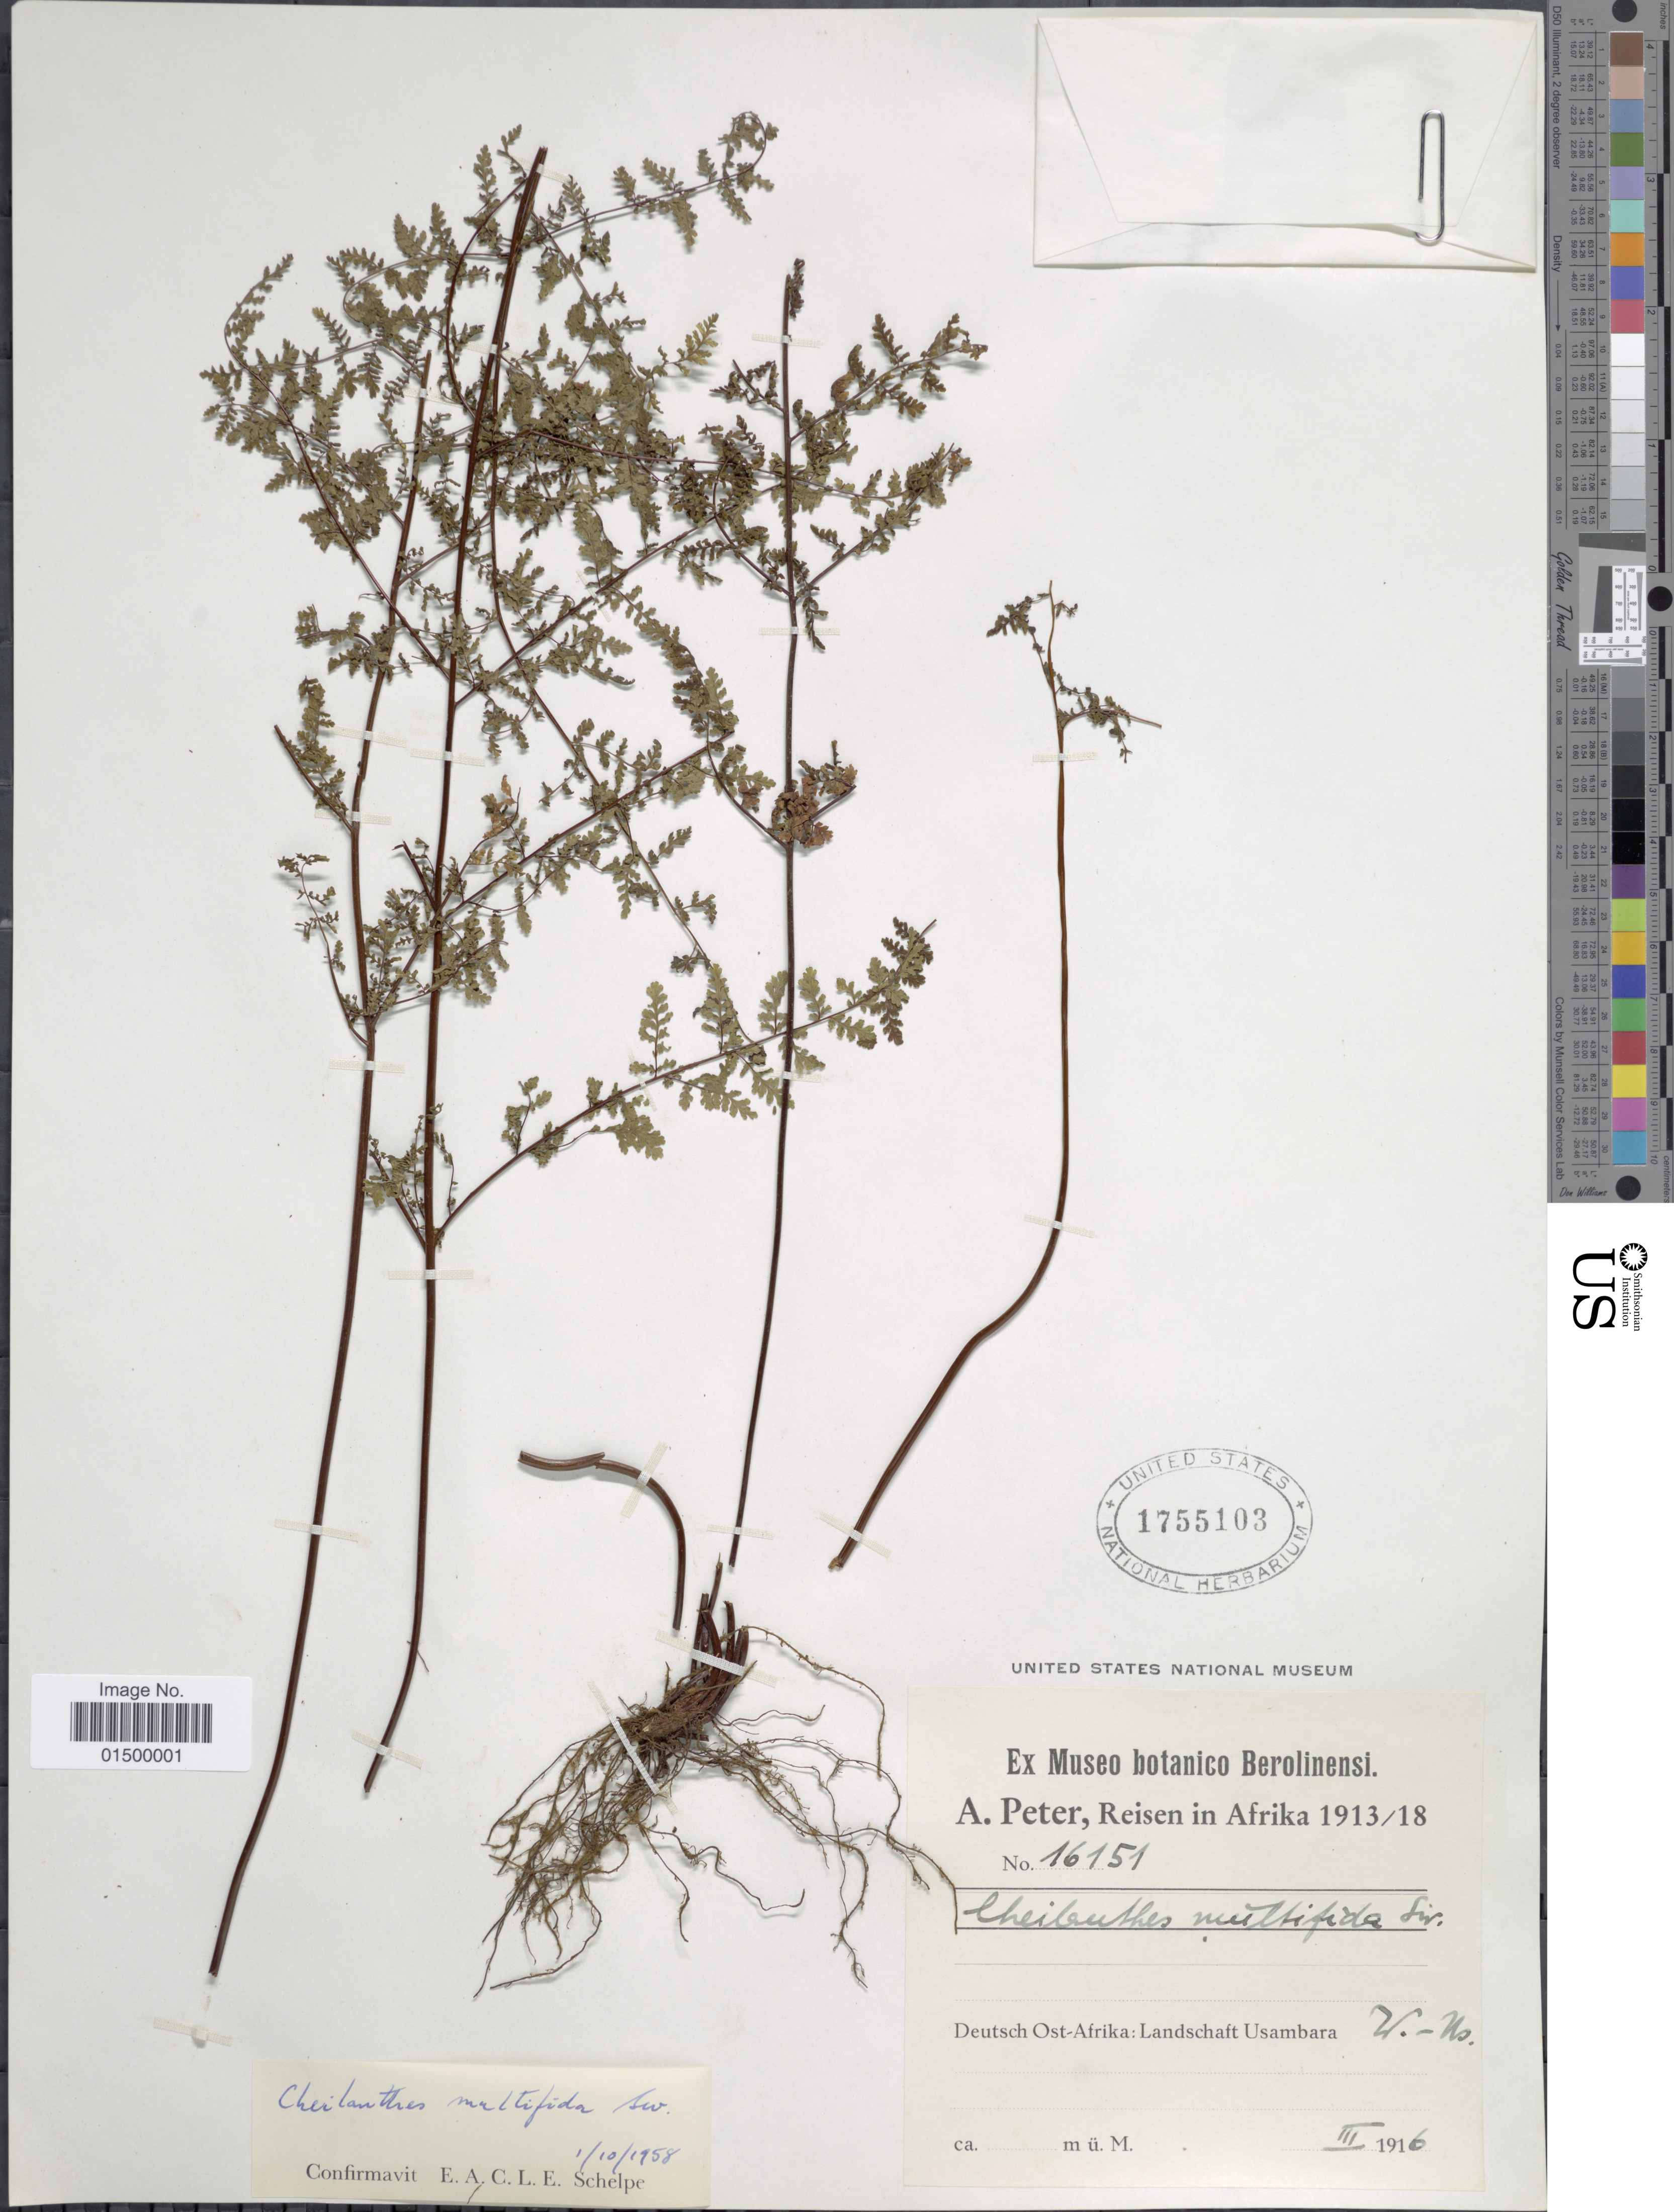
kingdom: Plantae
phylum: Tracheophyta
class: Polypodiopsida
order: Polypodiales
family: Pteridaceae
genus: Cheilanthes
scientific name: Cheilanthes multifida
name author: Sw.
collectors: A. Peter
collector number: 16151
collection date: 1916-03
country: Tanzania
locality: Deutsch Ost-Afrika: Landschaft Usambara W. Us.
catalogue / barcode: US 1755103